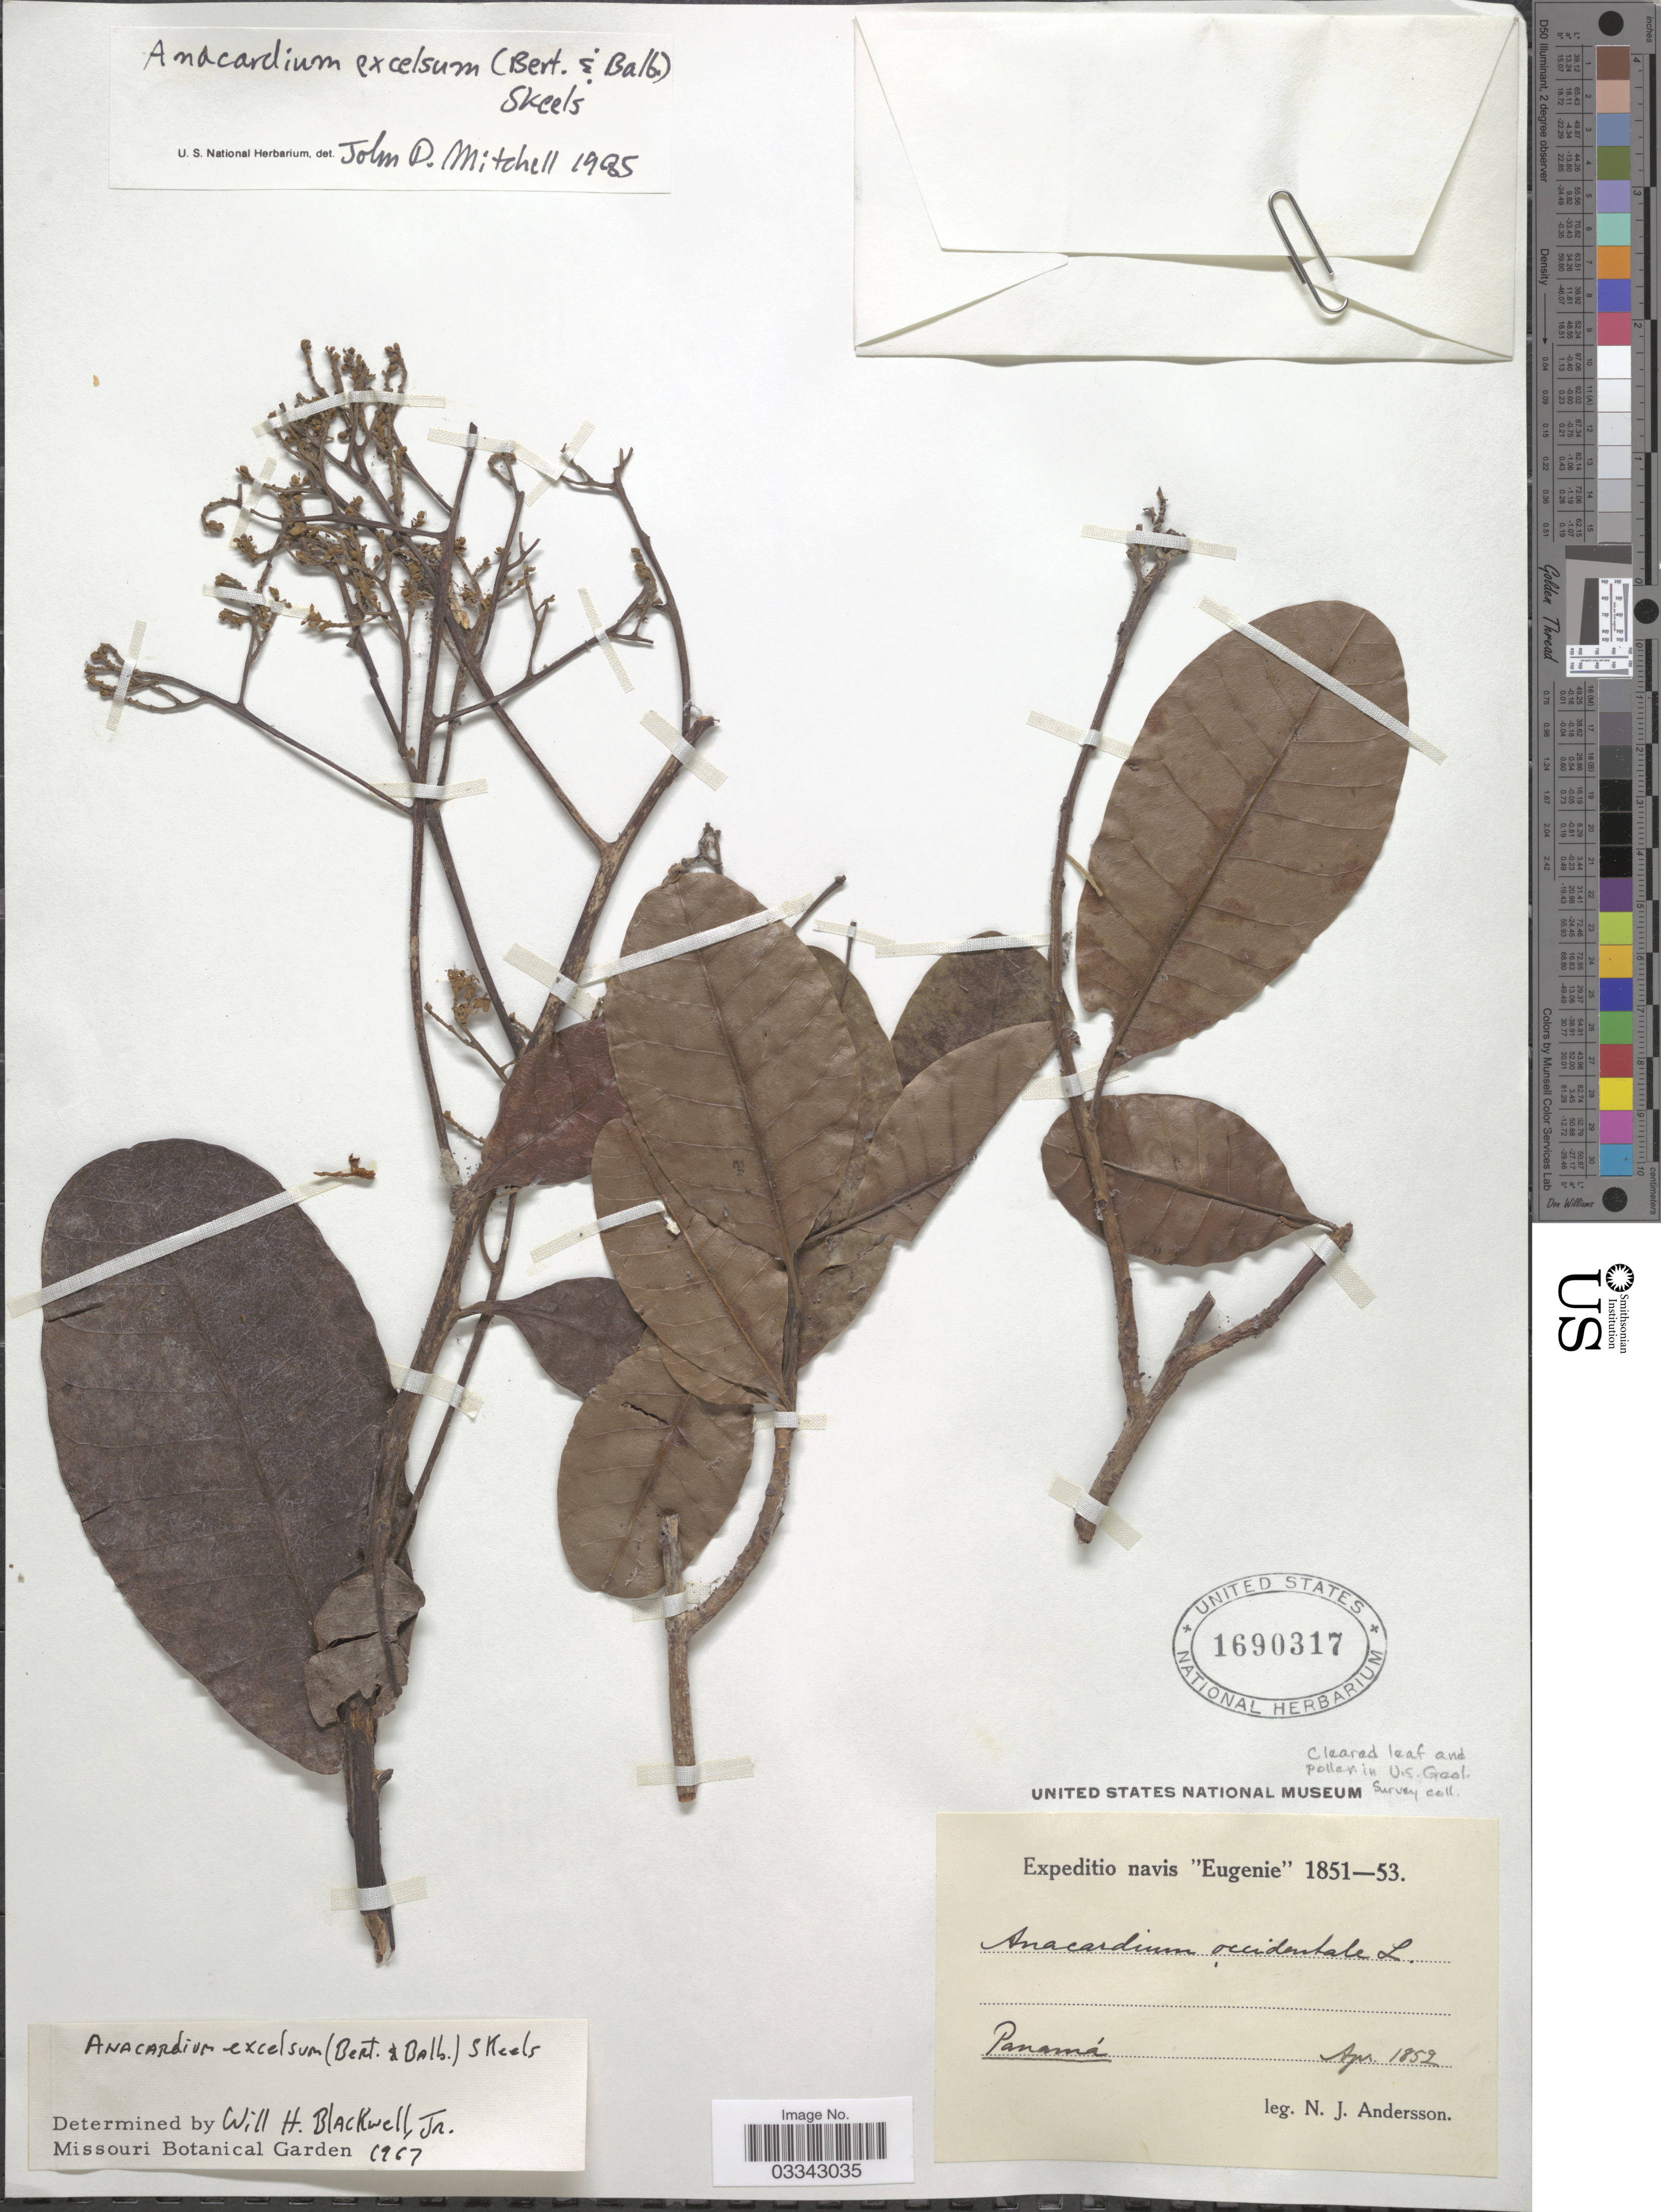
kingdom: Plantae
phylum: Tracheophyta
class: Magnoliopsida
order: Sapindales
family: Anacardiaceae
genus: Anacardium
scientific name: Anacardium excelsum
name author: (Kunth) Skeels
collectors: N. J. Anderson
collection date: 1852-04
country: Panama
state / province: Panamá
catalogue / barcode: US 1690317